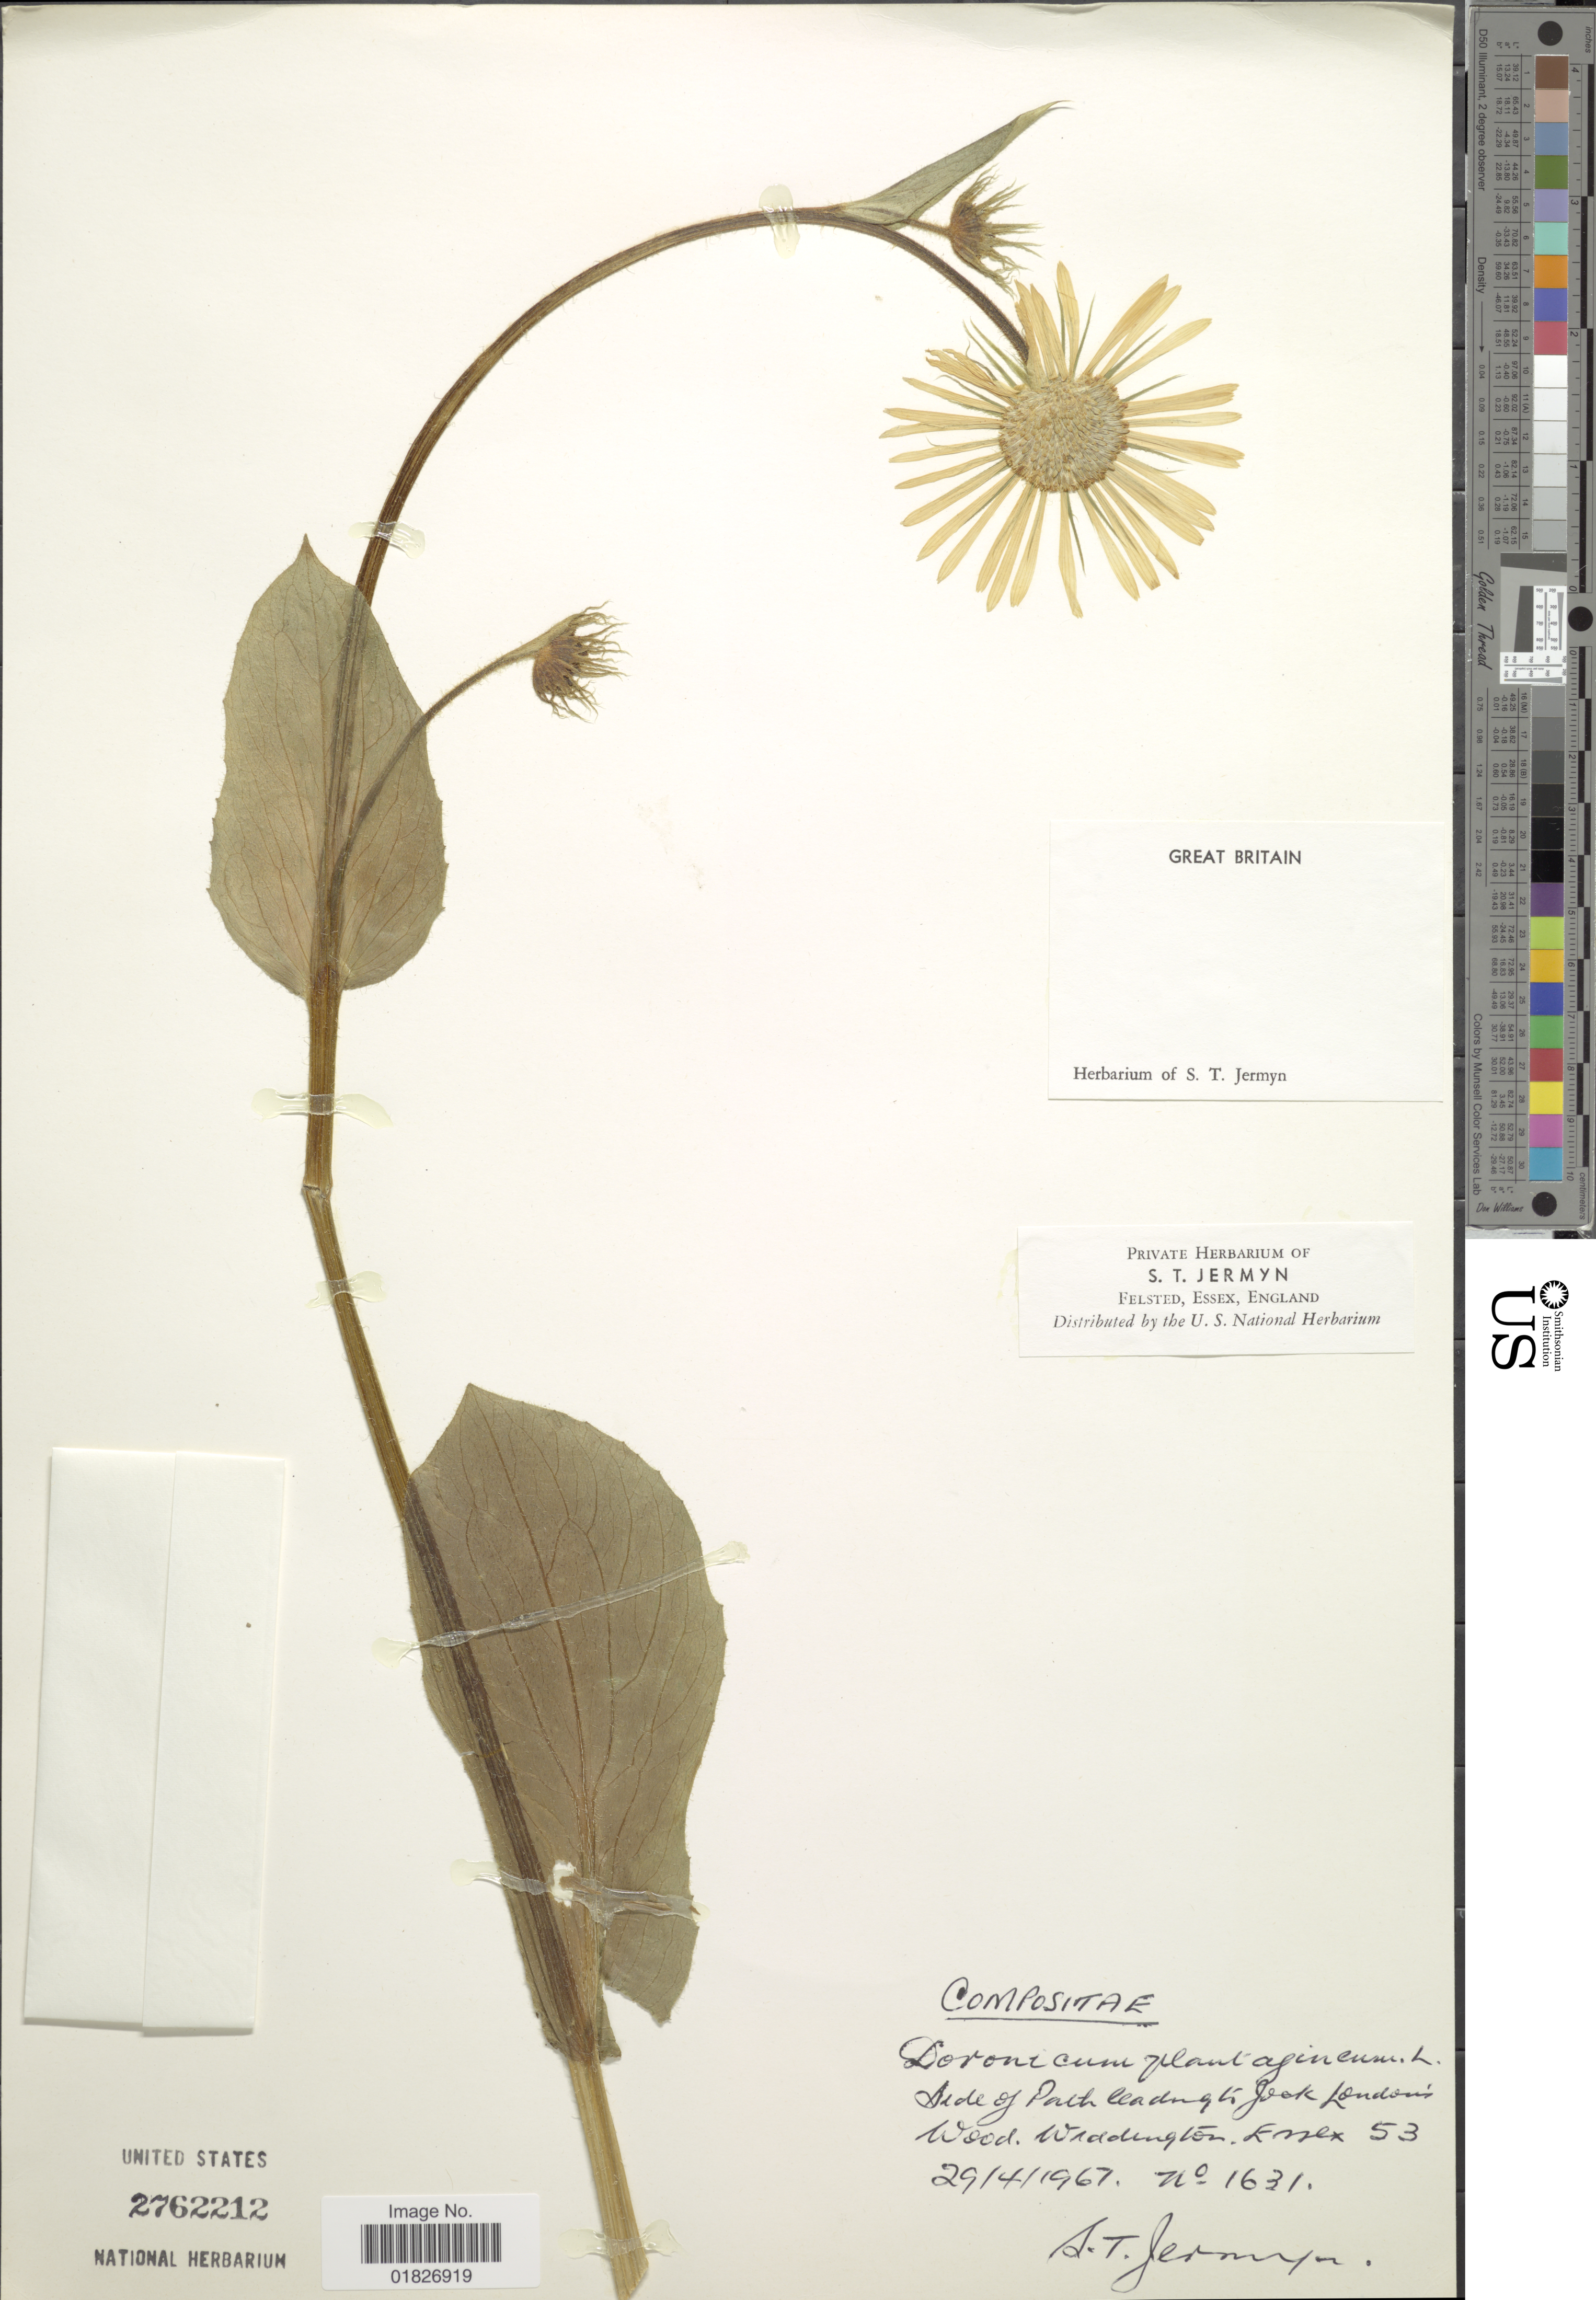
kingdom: Plantae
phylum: Tracheophyta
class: Magnoliopsida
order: Asterales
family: Asteraceae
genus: Doronicum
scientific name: Doronicum plantagineum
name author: L.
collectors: S. Jermyn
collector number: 1631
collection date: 1967-04-29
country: United Kingdom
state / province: England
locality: side of path leading to Jock London's Wood, Widdington, Essex 53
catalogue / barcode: US 2762212